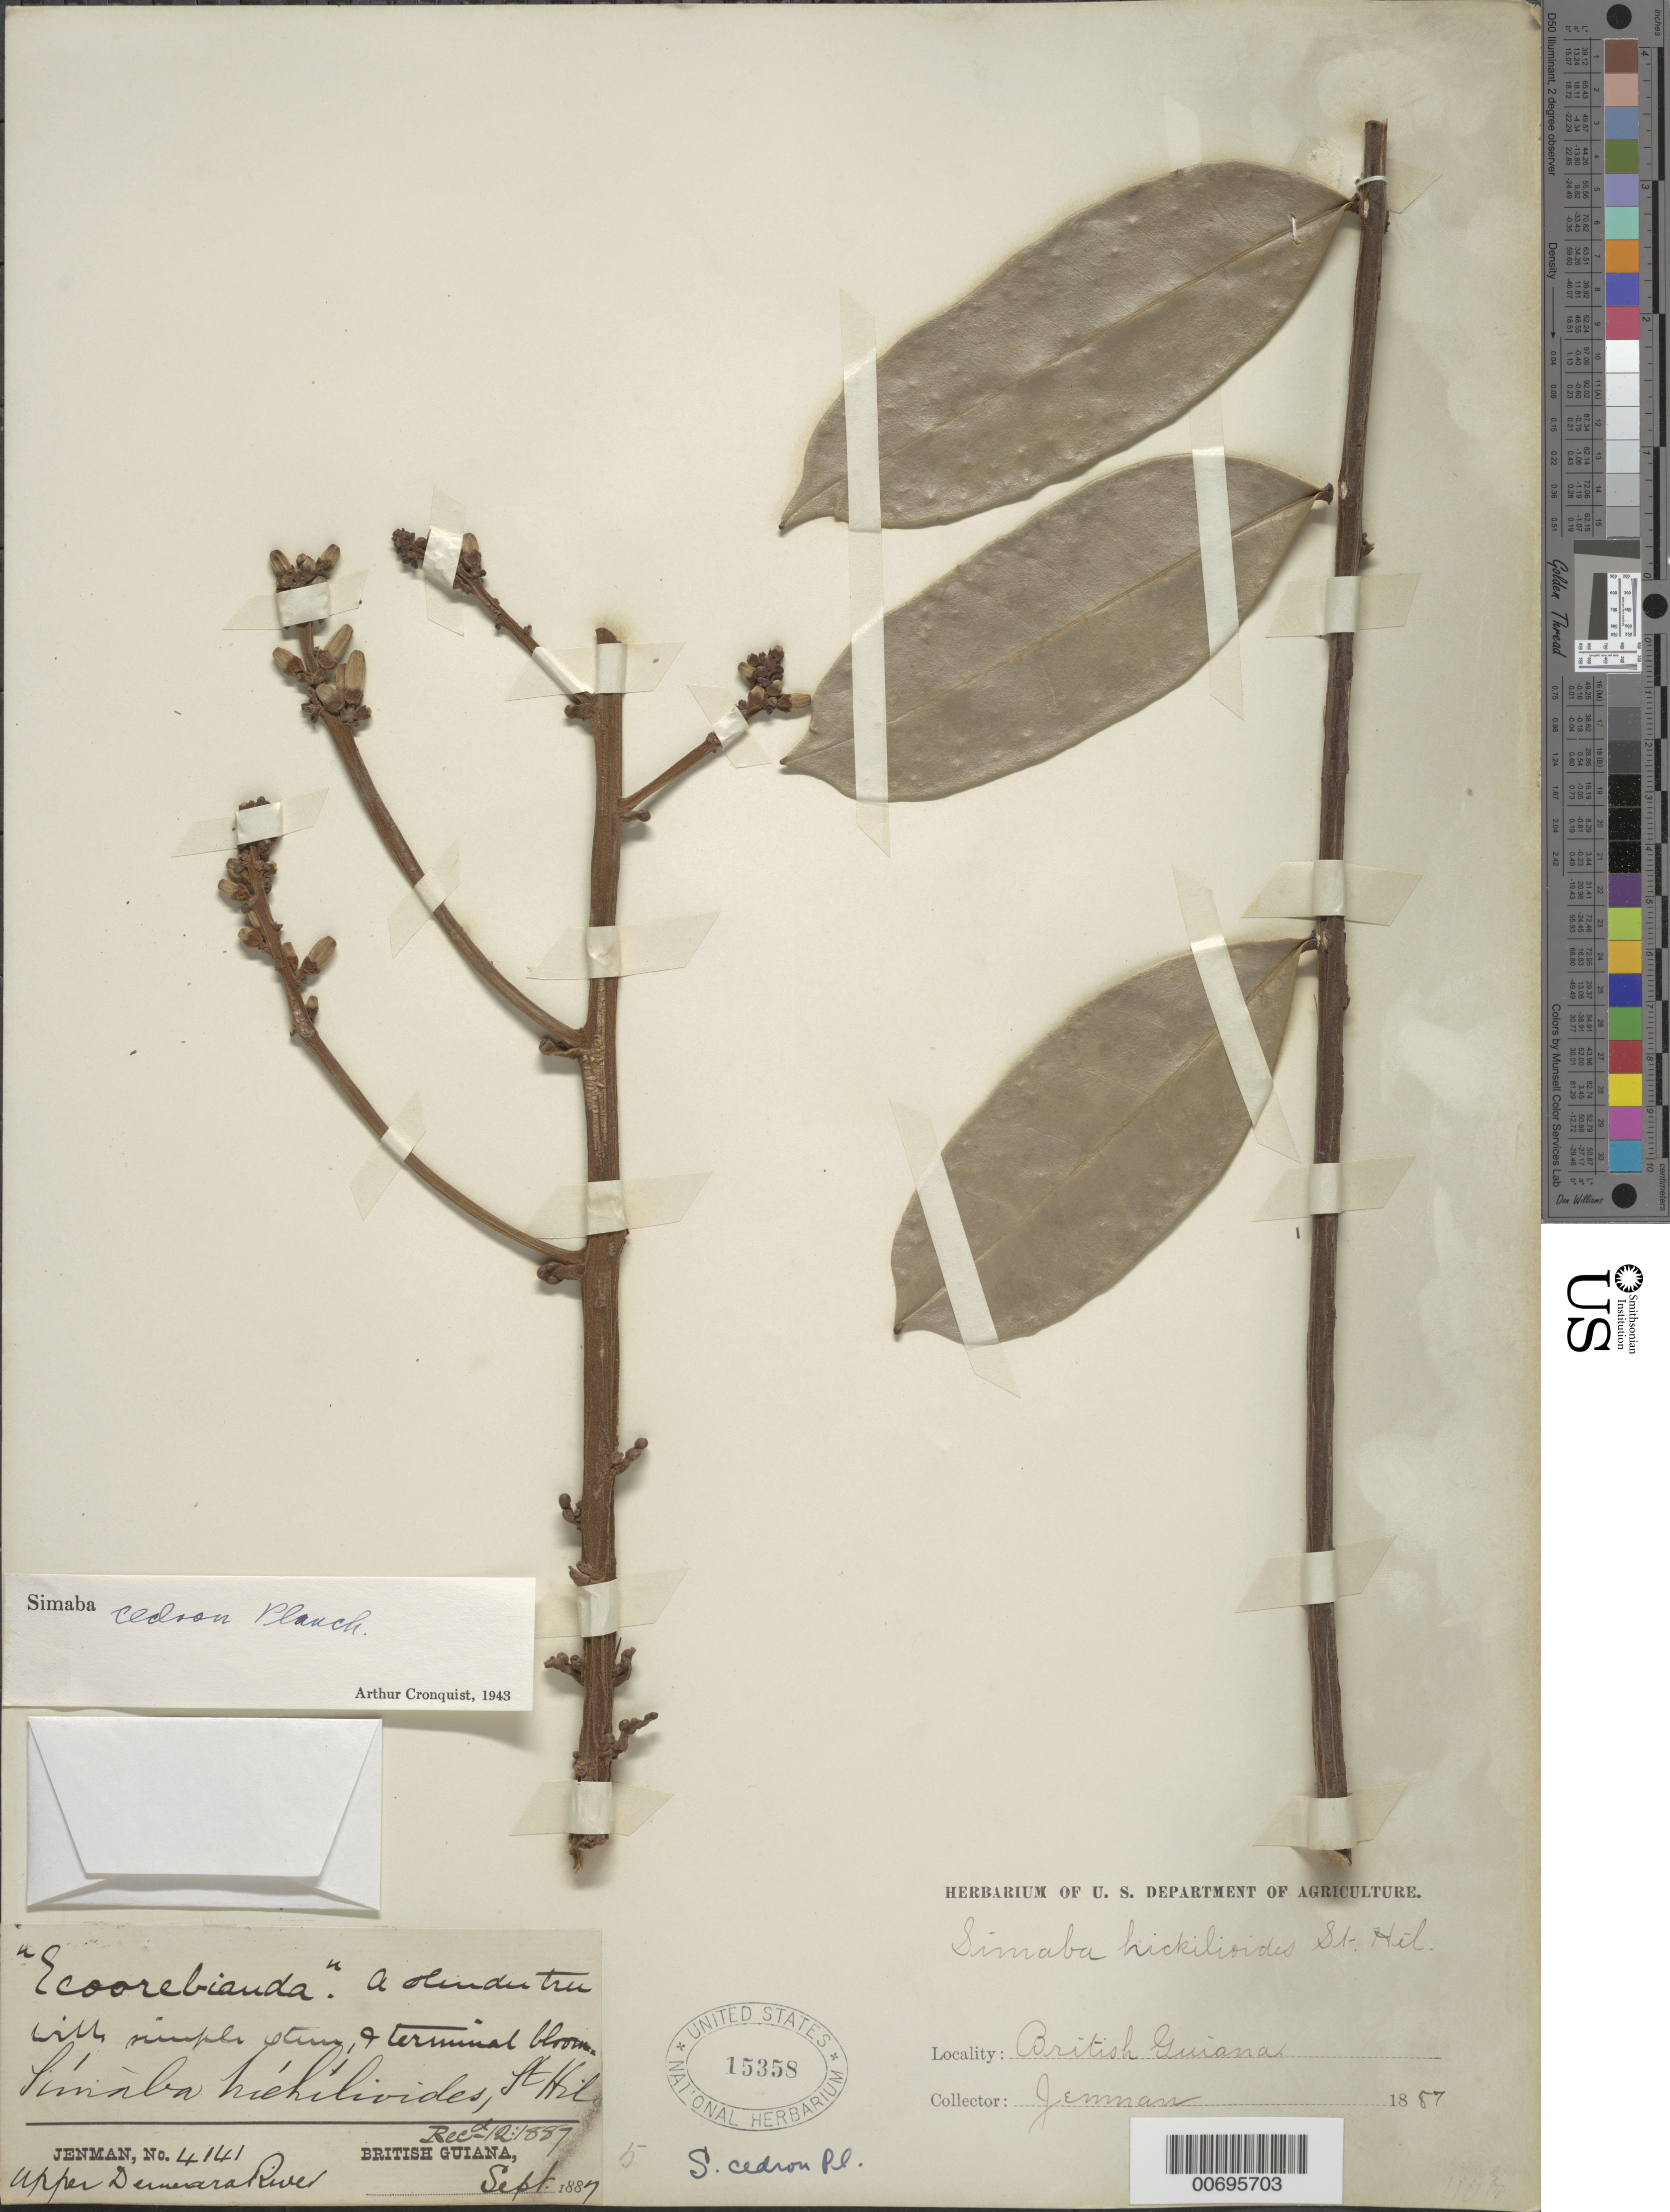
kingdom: Plantae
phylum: Tracheophyta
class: Magnoliopsida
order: Sapindales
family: Simaroubaceae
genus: Homalolepis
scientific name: Homalolepis cedron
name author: (Planch.) Devecchi & Pirani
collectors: G. S. Jenman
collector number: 4141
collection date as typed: September 1887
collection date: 1887-09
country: Guyana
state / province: U. Demerara-Berbice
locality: Upper Demerara River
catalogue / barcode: US 15358